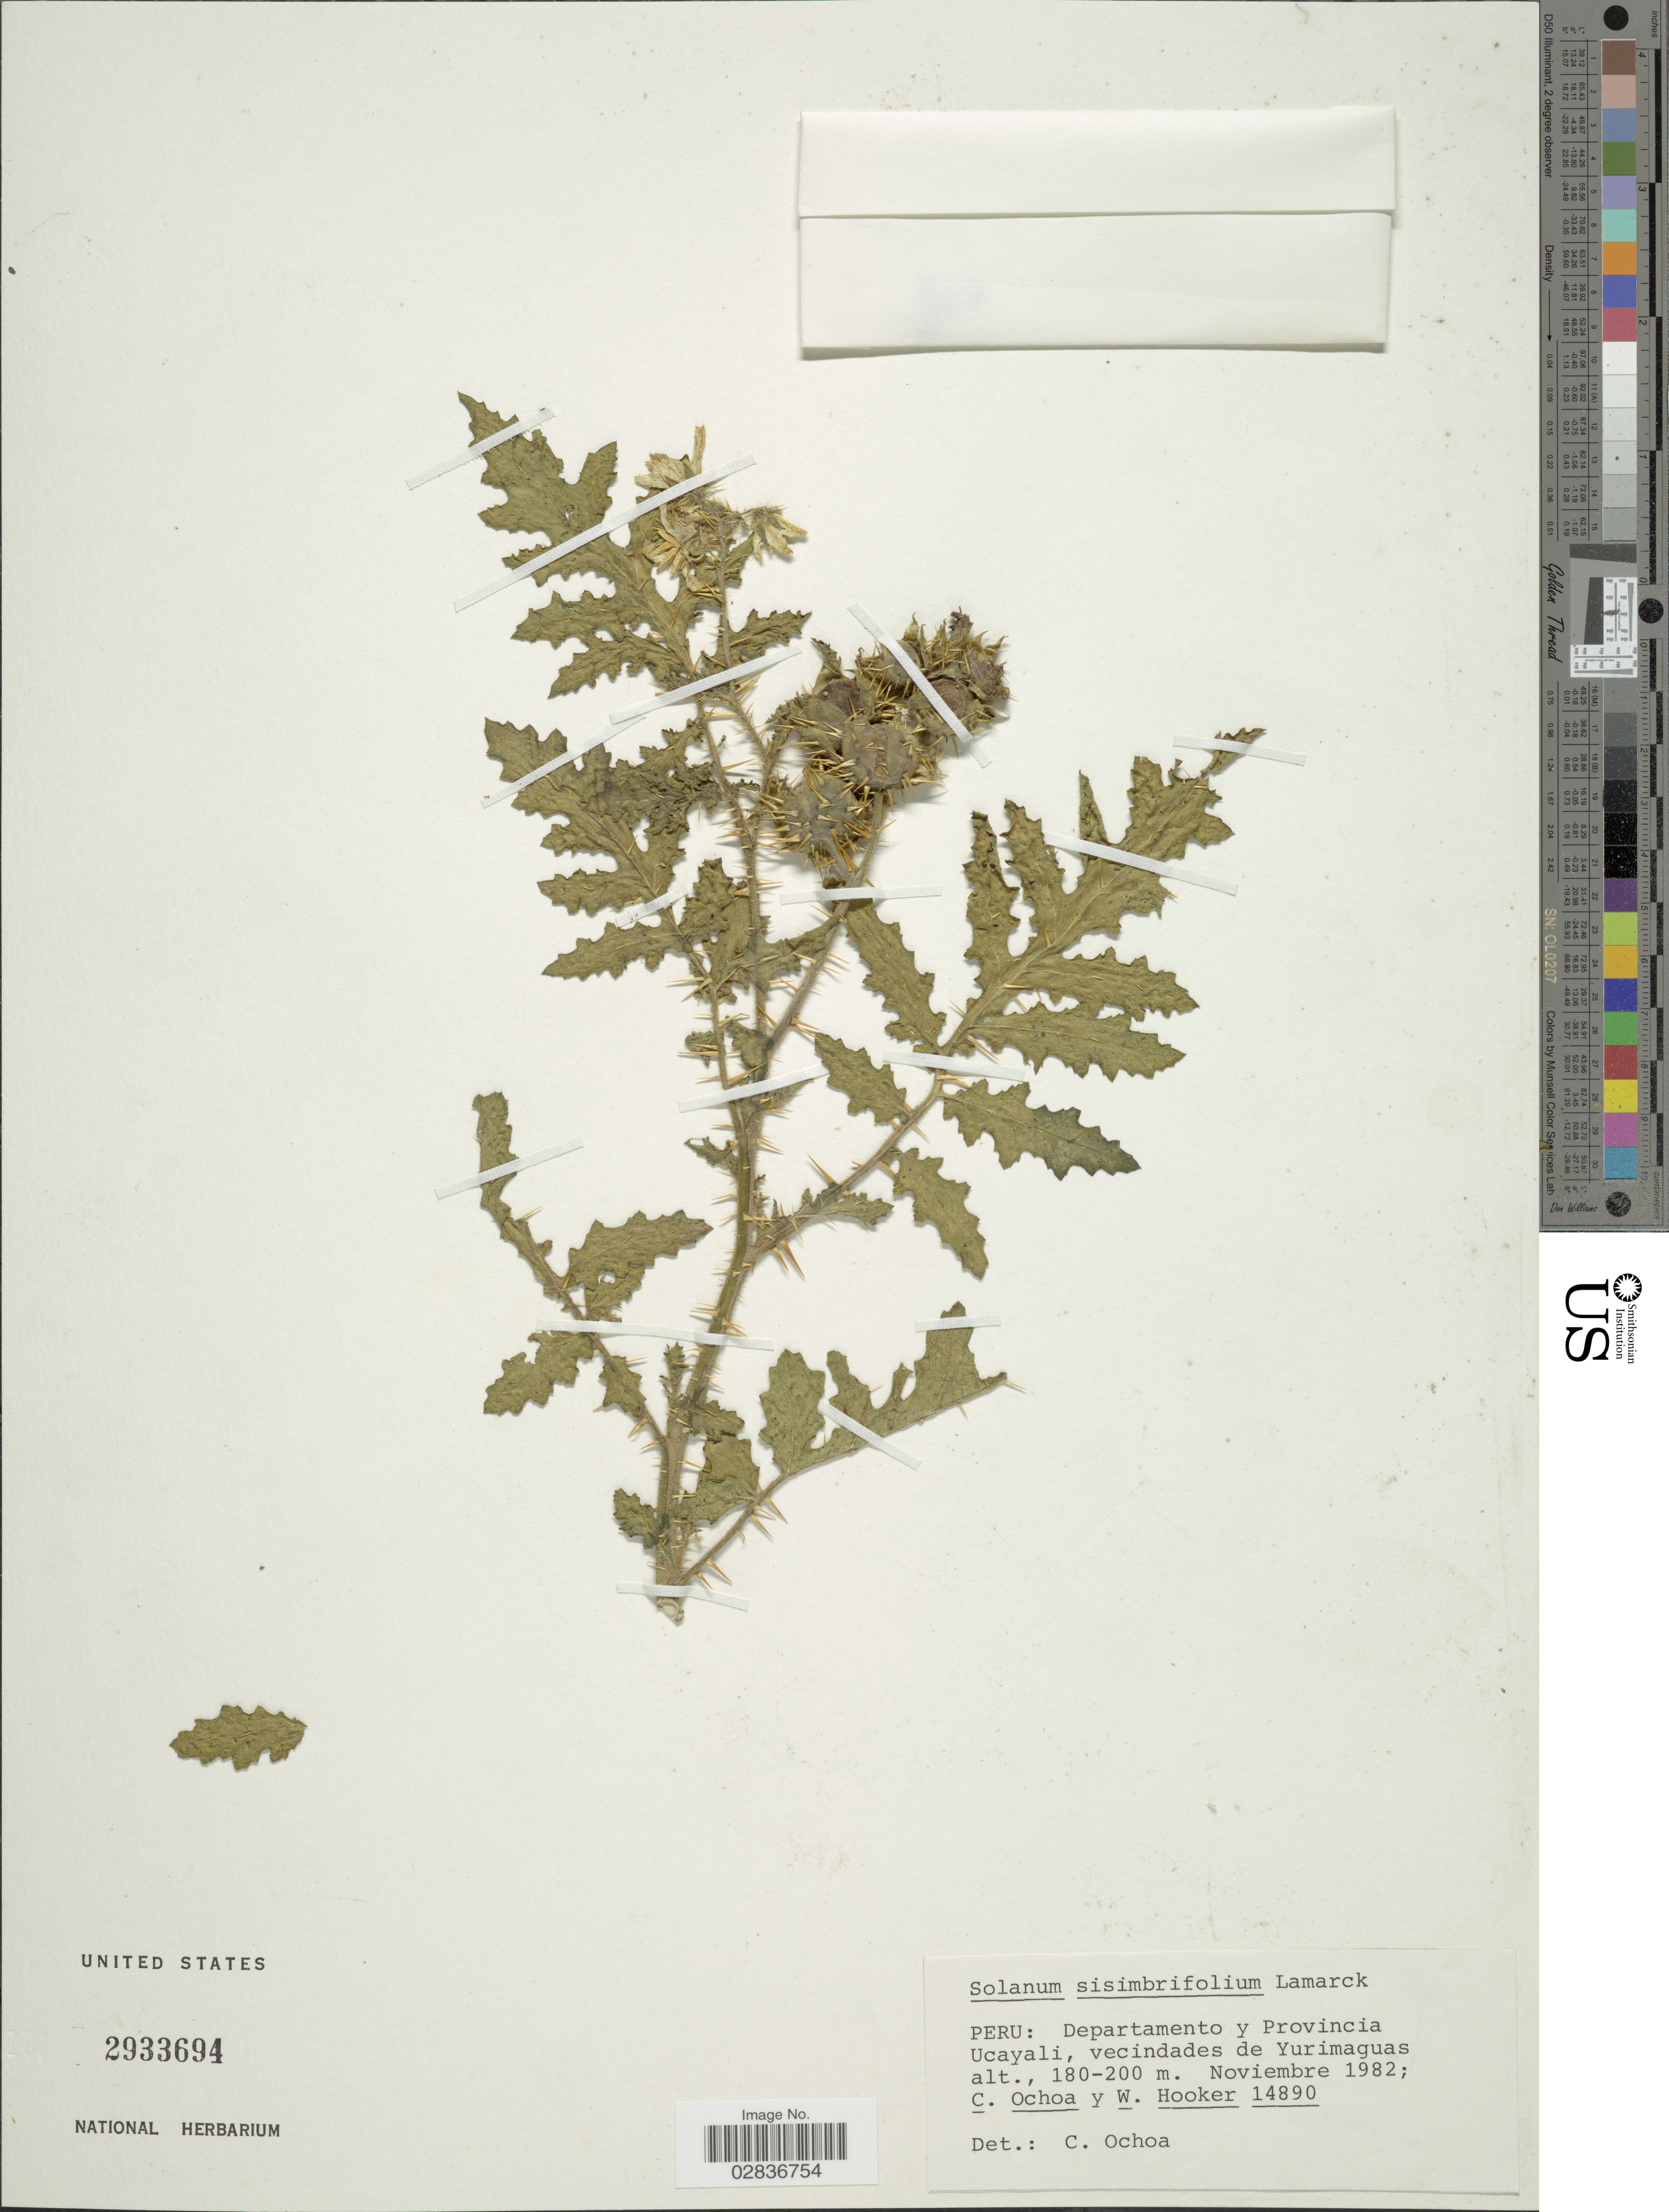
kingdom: Plantae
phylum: Tracheophyta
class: Magnoliopsida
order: Solanales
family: Solanaceae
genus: Solanum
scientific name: Solanum sisymbriifolium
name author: Lam.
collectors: C. Ochoa & W. Hooker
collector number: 14890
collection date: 1982-11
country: Peru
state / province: Ucayali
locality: Departamento y Provincia Ucayali, vecindades de Yurimaguas.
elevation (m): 180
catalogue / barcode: US 2933694